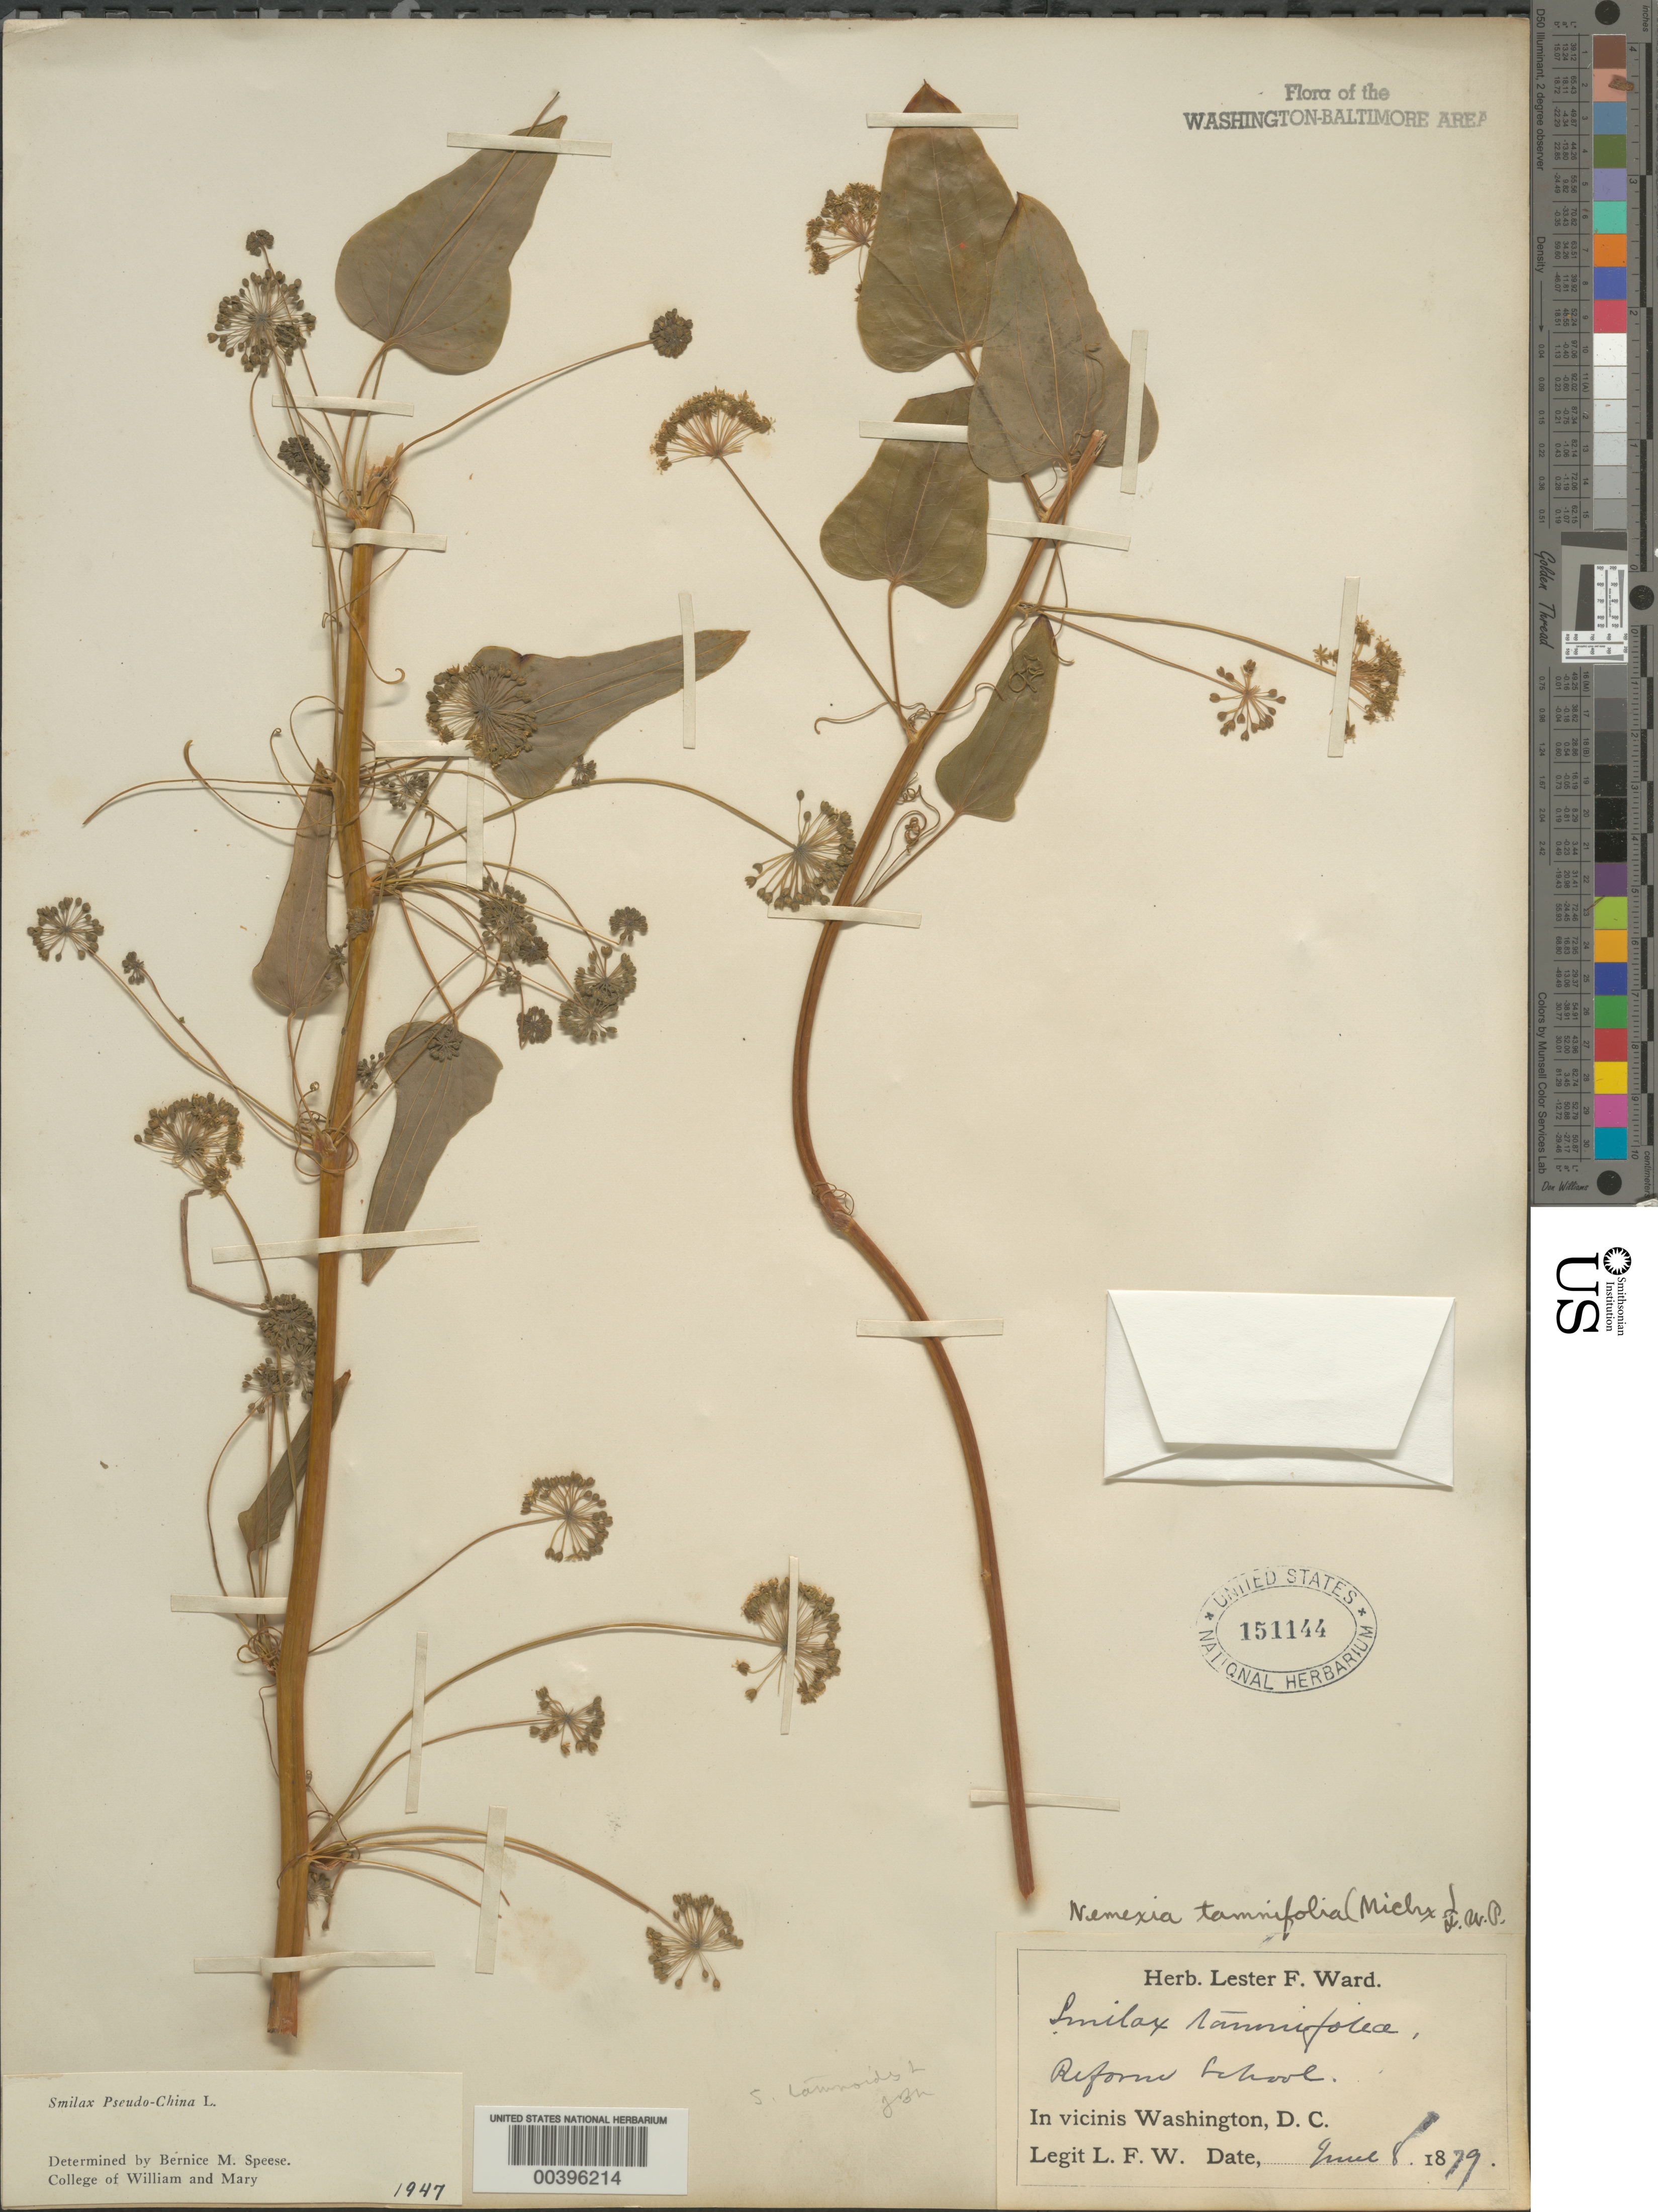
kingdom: Plantae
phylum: Tracheophyta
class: Liliopsida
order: Liliales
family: Smilacaceae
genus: Smilax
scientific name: Smilax pseudochina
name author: L.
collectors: L. F. Ward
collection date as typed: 08 Jun 1879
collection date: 1879-06-08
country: United States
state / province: District of Columbia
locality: Reform School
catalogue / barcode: US 151144